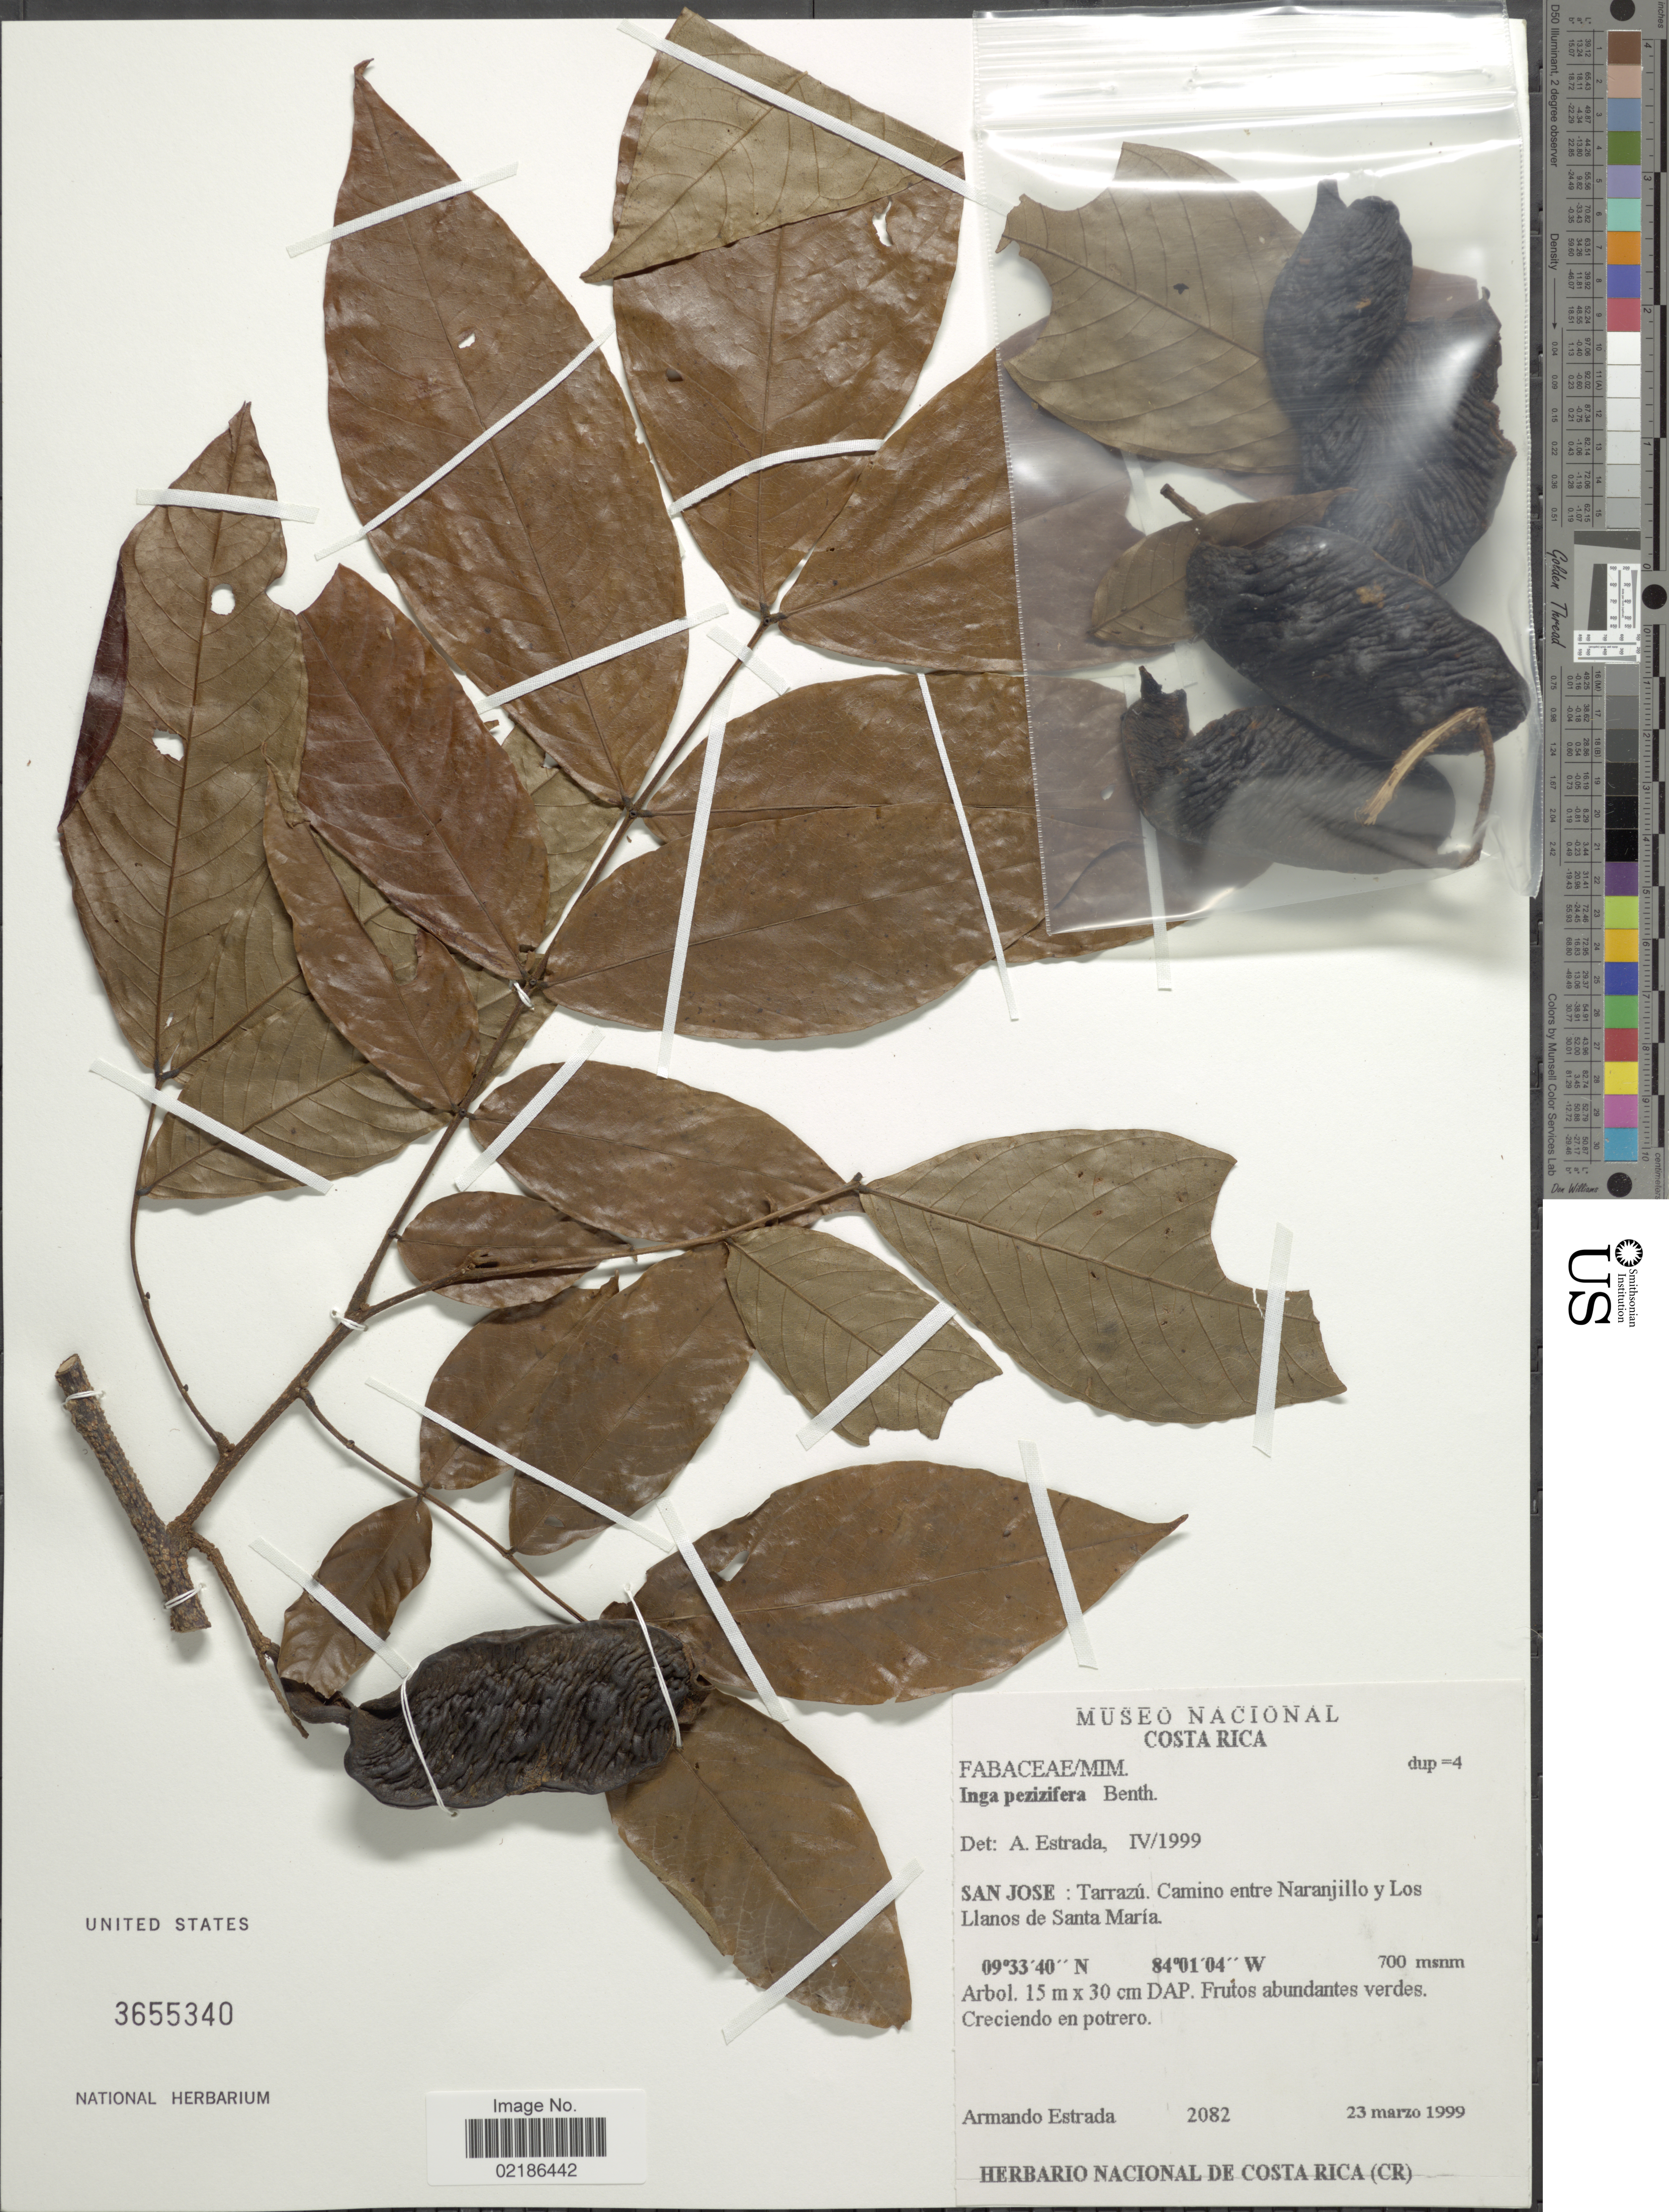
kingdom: Plantae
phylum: Tracheophyta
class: Magnoliopsida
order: Fabales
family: Fabaceae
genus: Inga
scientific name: Inga pezizifera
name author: Benth.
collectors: A. Estrada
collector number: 2082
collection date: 1999-03-23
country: Costa Rica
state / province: San José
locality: Tarrazu, Camino entre Naranjillo y Los Llanos de Santa Maria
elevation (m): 700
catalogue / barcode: US 3655340